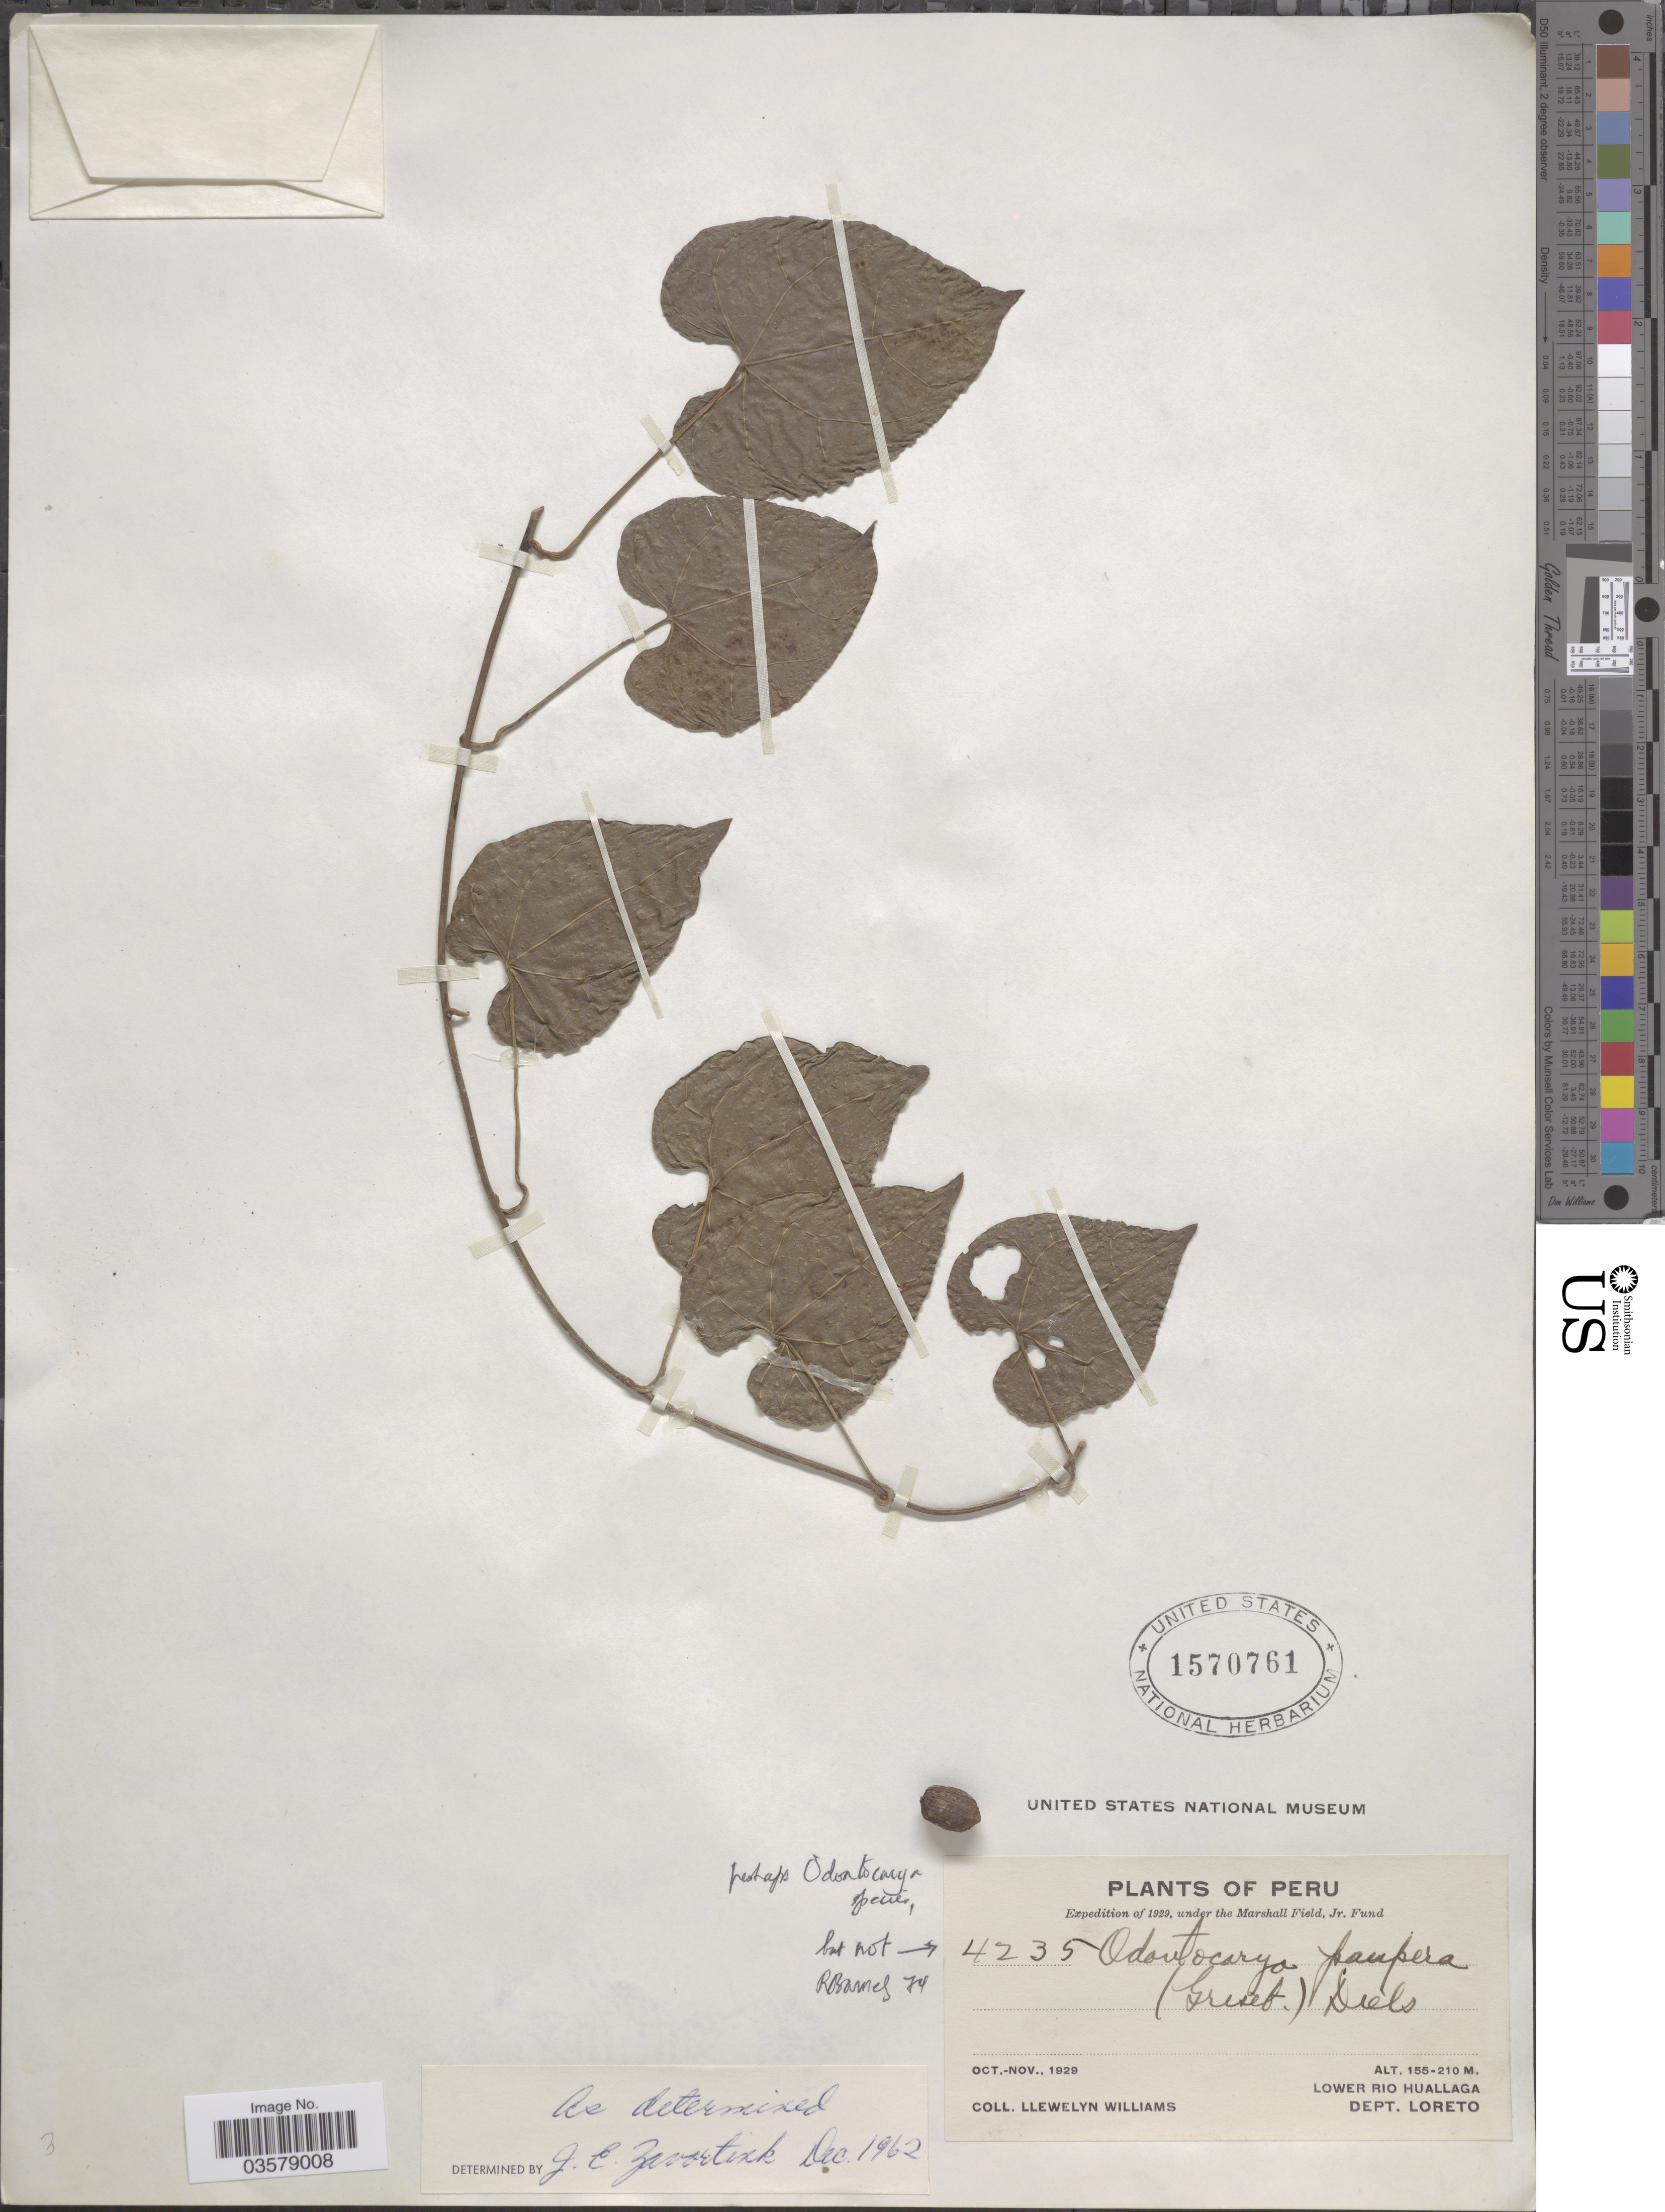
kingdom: Plantae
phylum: Tracheophyta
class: Magnoliopsida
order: Ranunculales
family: Menispermaceae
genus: Odontocarya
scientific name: Odontocarya sp.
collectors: Ll. Williams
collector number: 4235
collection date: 1929-10/1929-11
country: Peru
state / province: Loreto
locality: Lower Rio Huallaga. Dept. Loreto.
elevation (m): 155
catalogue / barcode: US 1570761